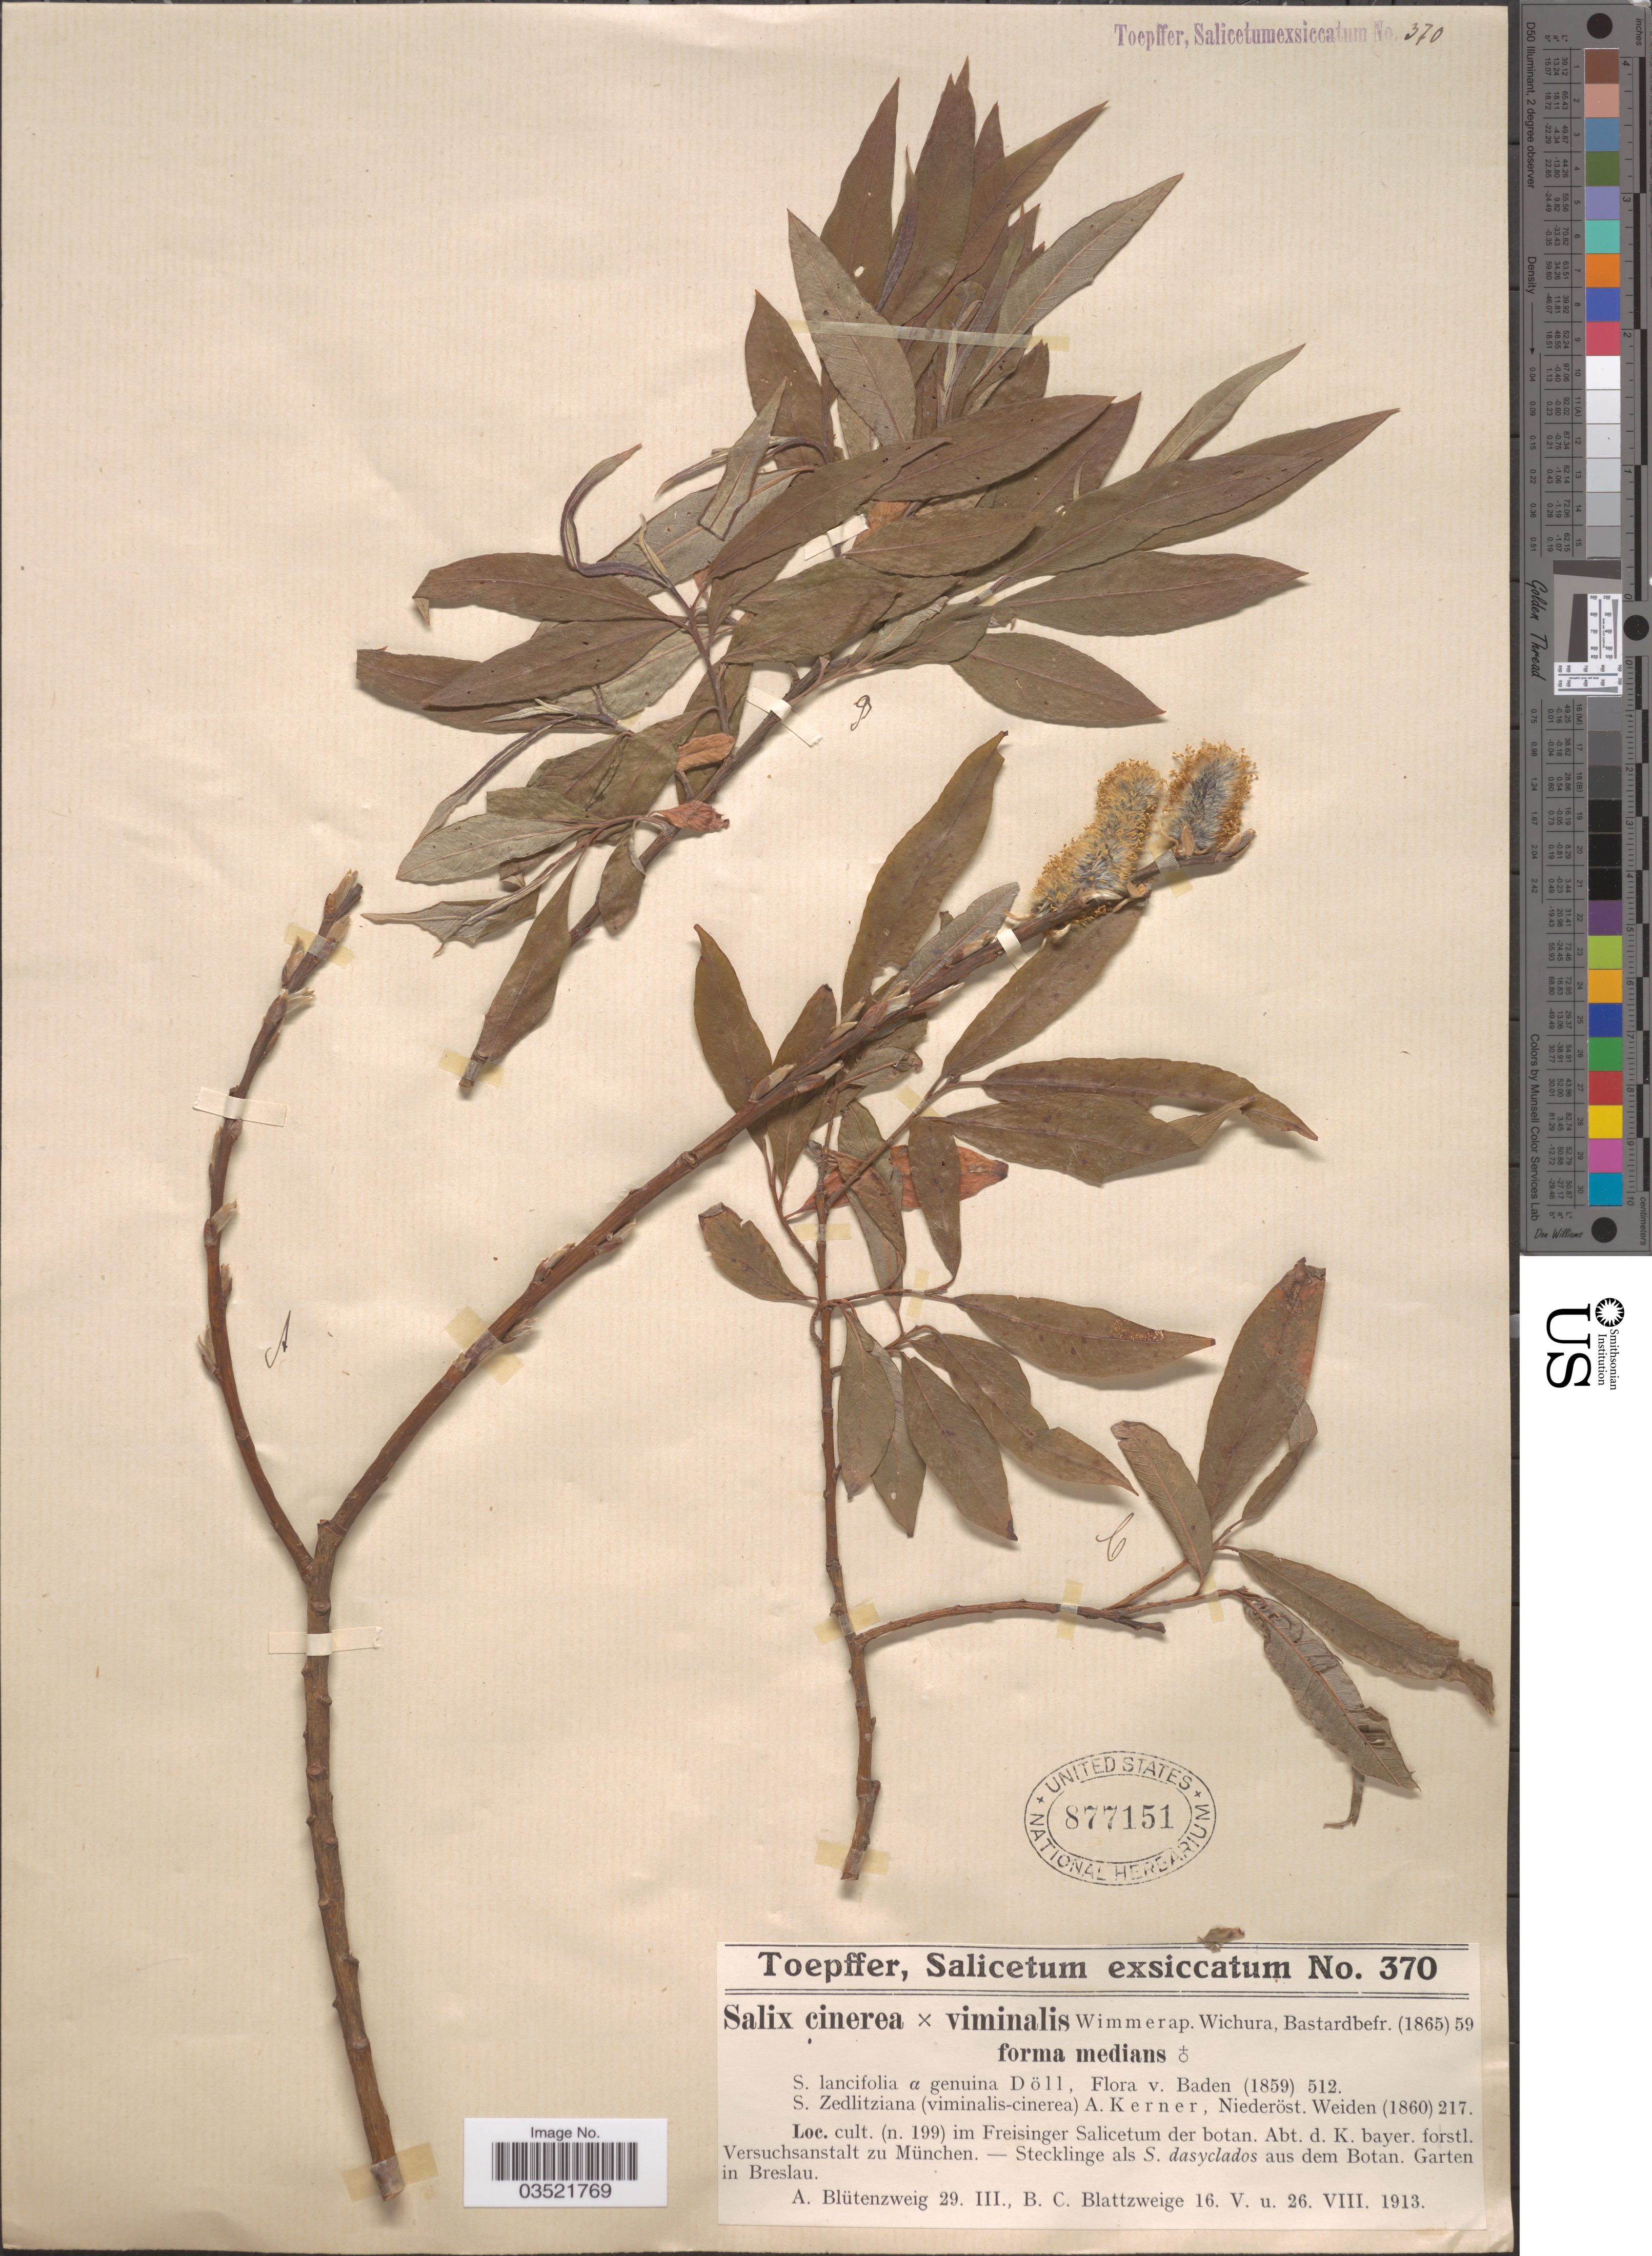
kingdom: Plantae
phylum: Tracheophyta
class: Magnoliopsida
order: Malpighiales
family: Salicaceae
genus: Salix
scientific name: Salix cinerea x S. viminalis f. medians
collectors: A. Toepffer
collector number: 370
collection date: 1913-03-29/1913-08-26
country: Germany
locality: Cult. (n. 199) im Freisinger Salicetum der botan. Abt. d. K. bayer. forstl. Versuchsanstalt zu München. - aus dem Botan. Garten in Breslau.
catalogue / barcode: US 877151